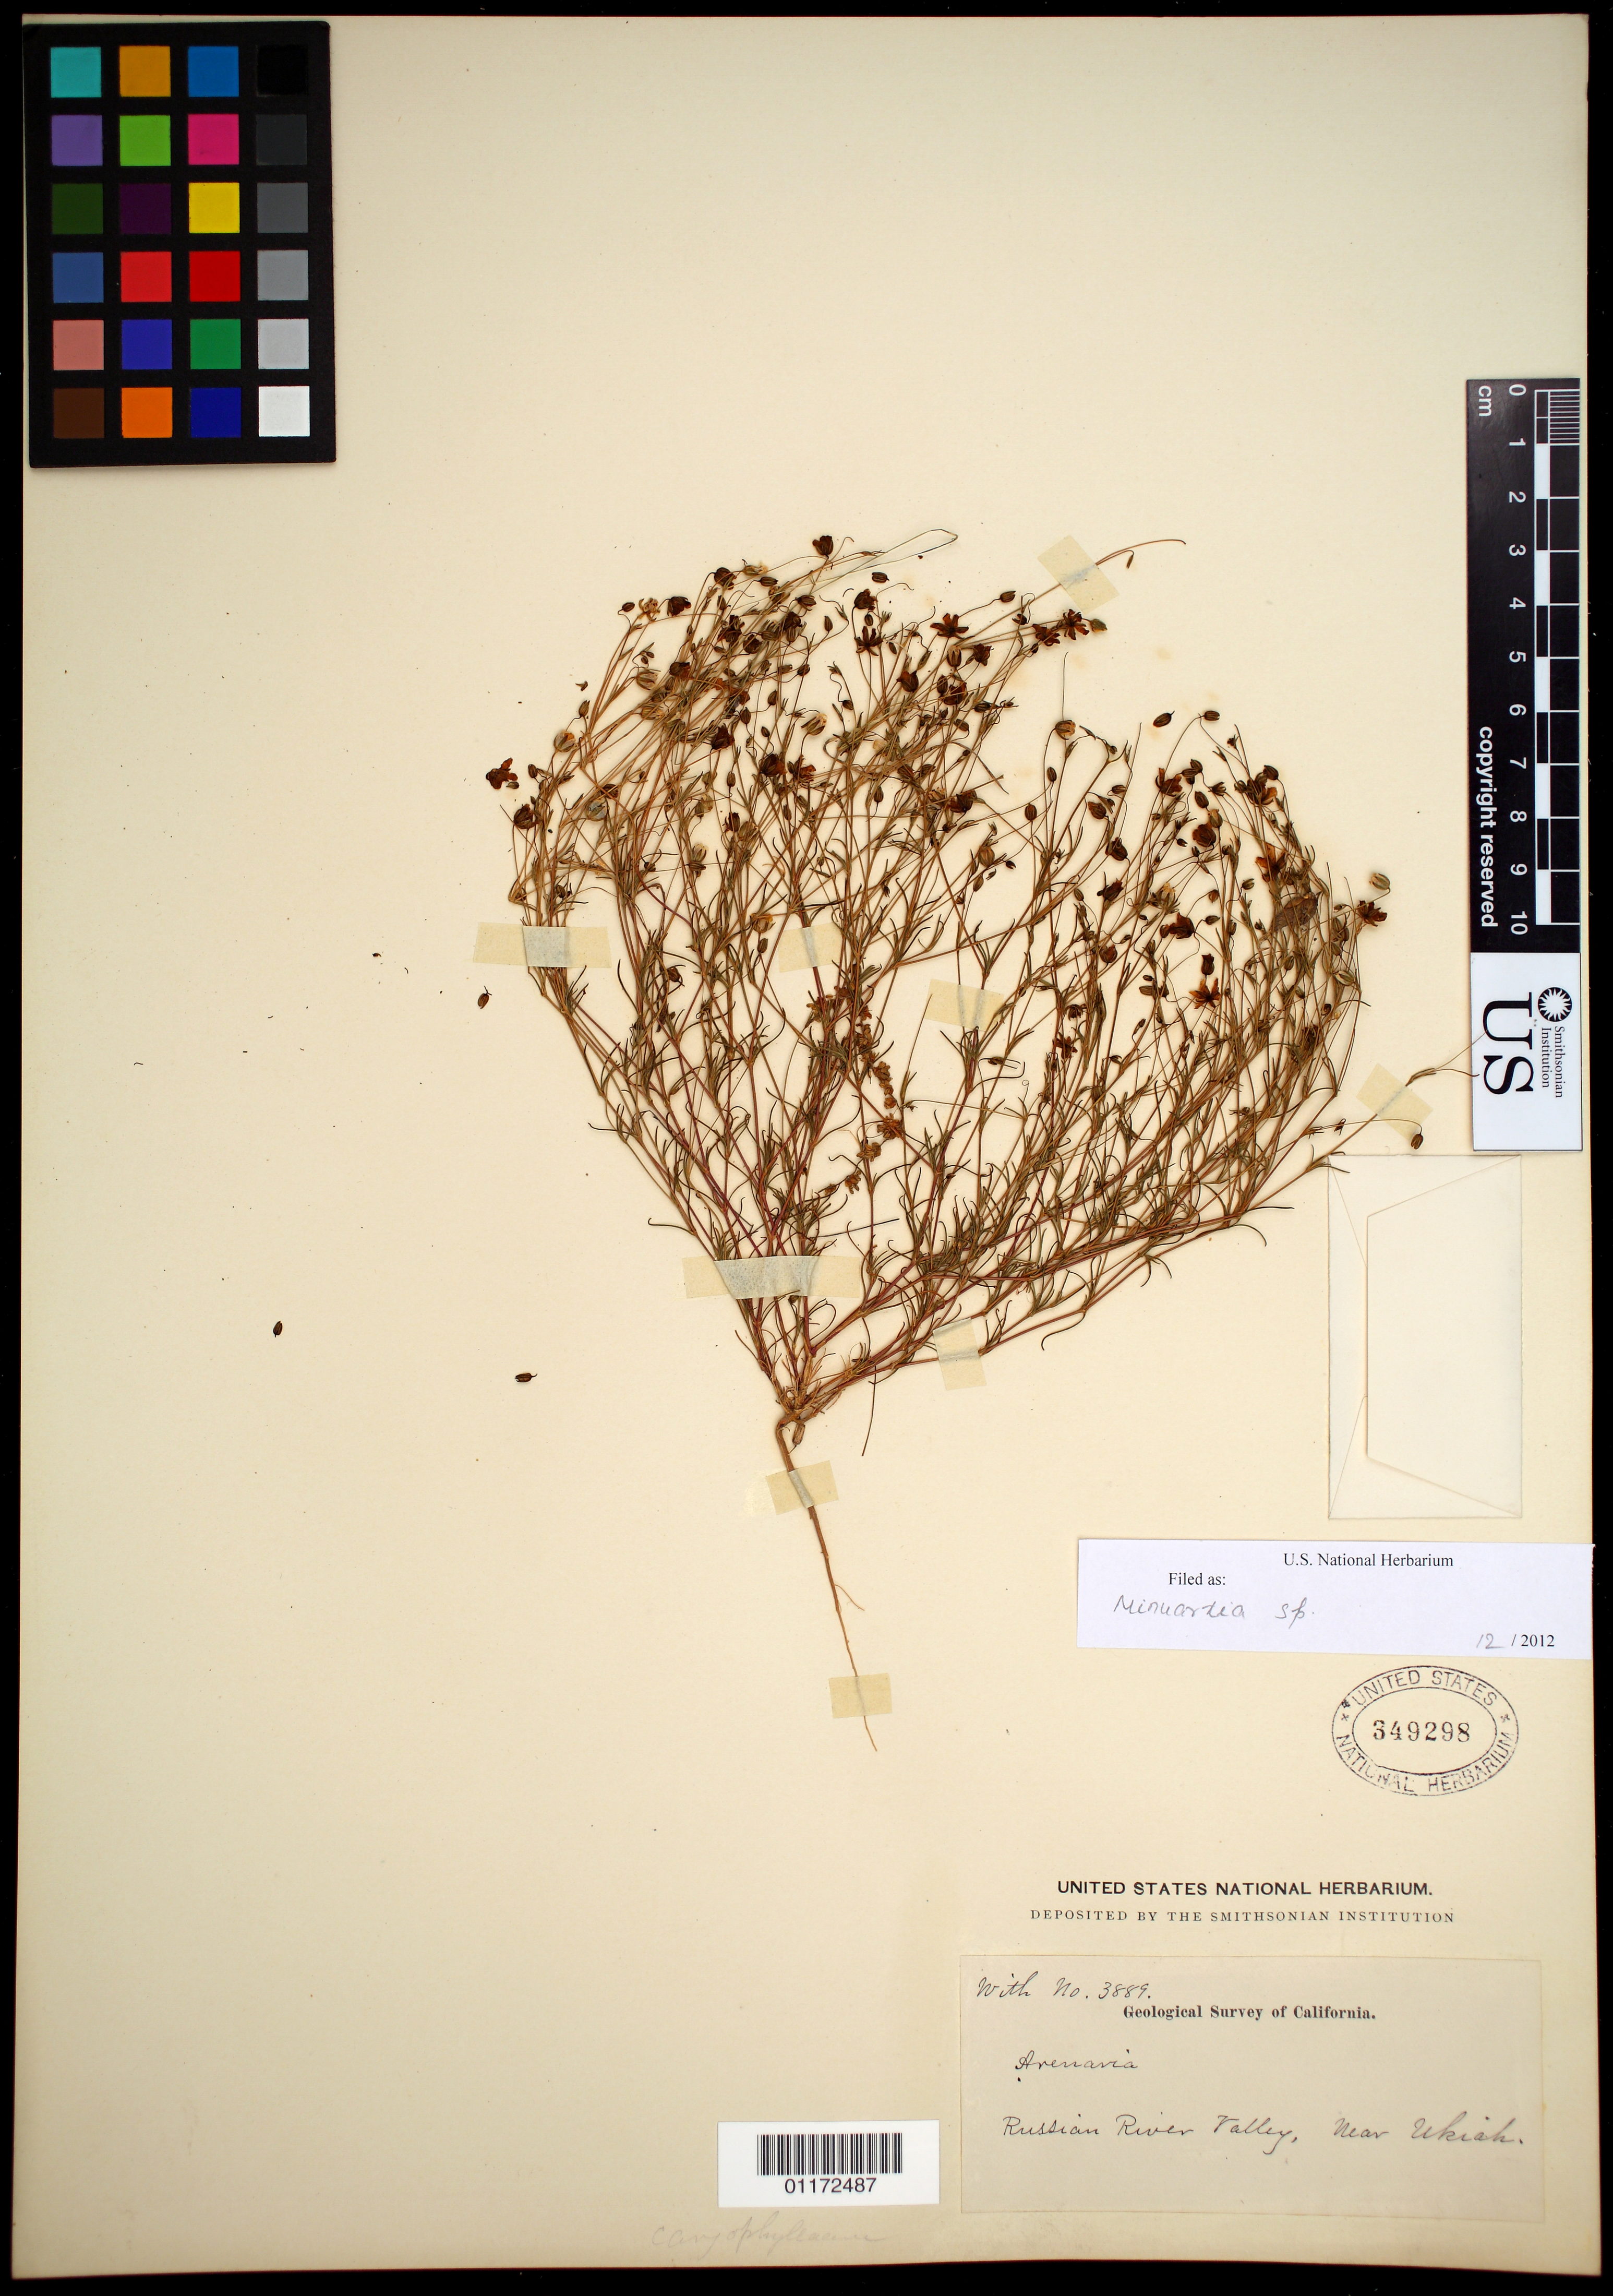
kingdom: Plantae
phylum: Tracheophyta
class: Magnoliopsida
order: Caryophyllales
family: Caryophyllaceae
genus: Minuartia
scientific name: Minuartia sp.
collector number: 3889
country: United States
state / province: California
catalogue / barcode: US 349298